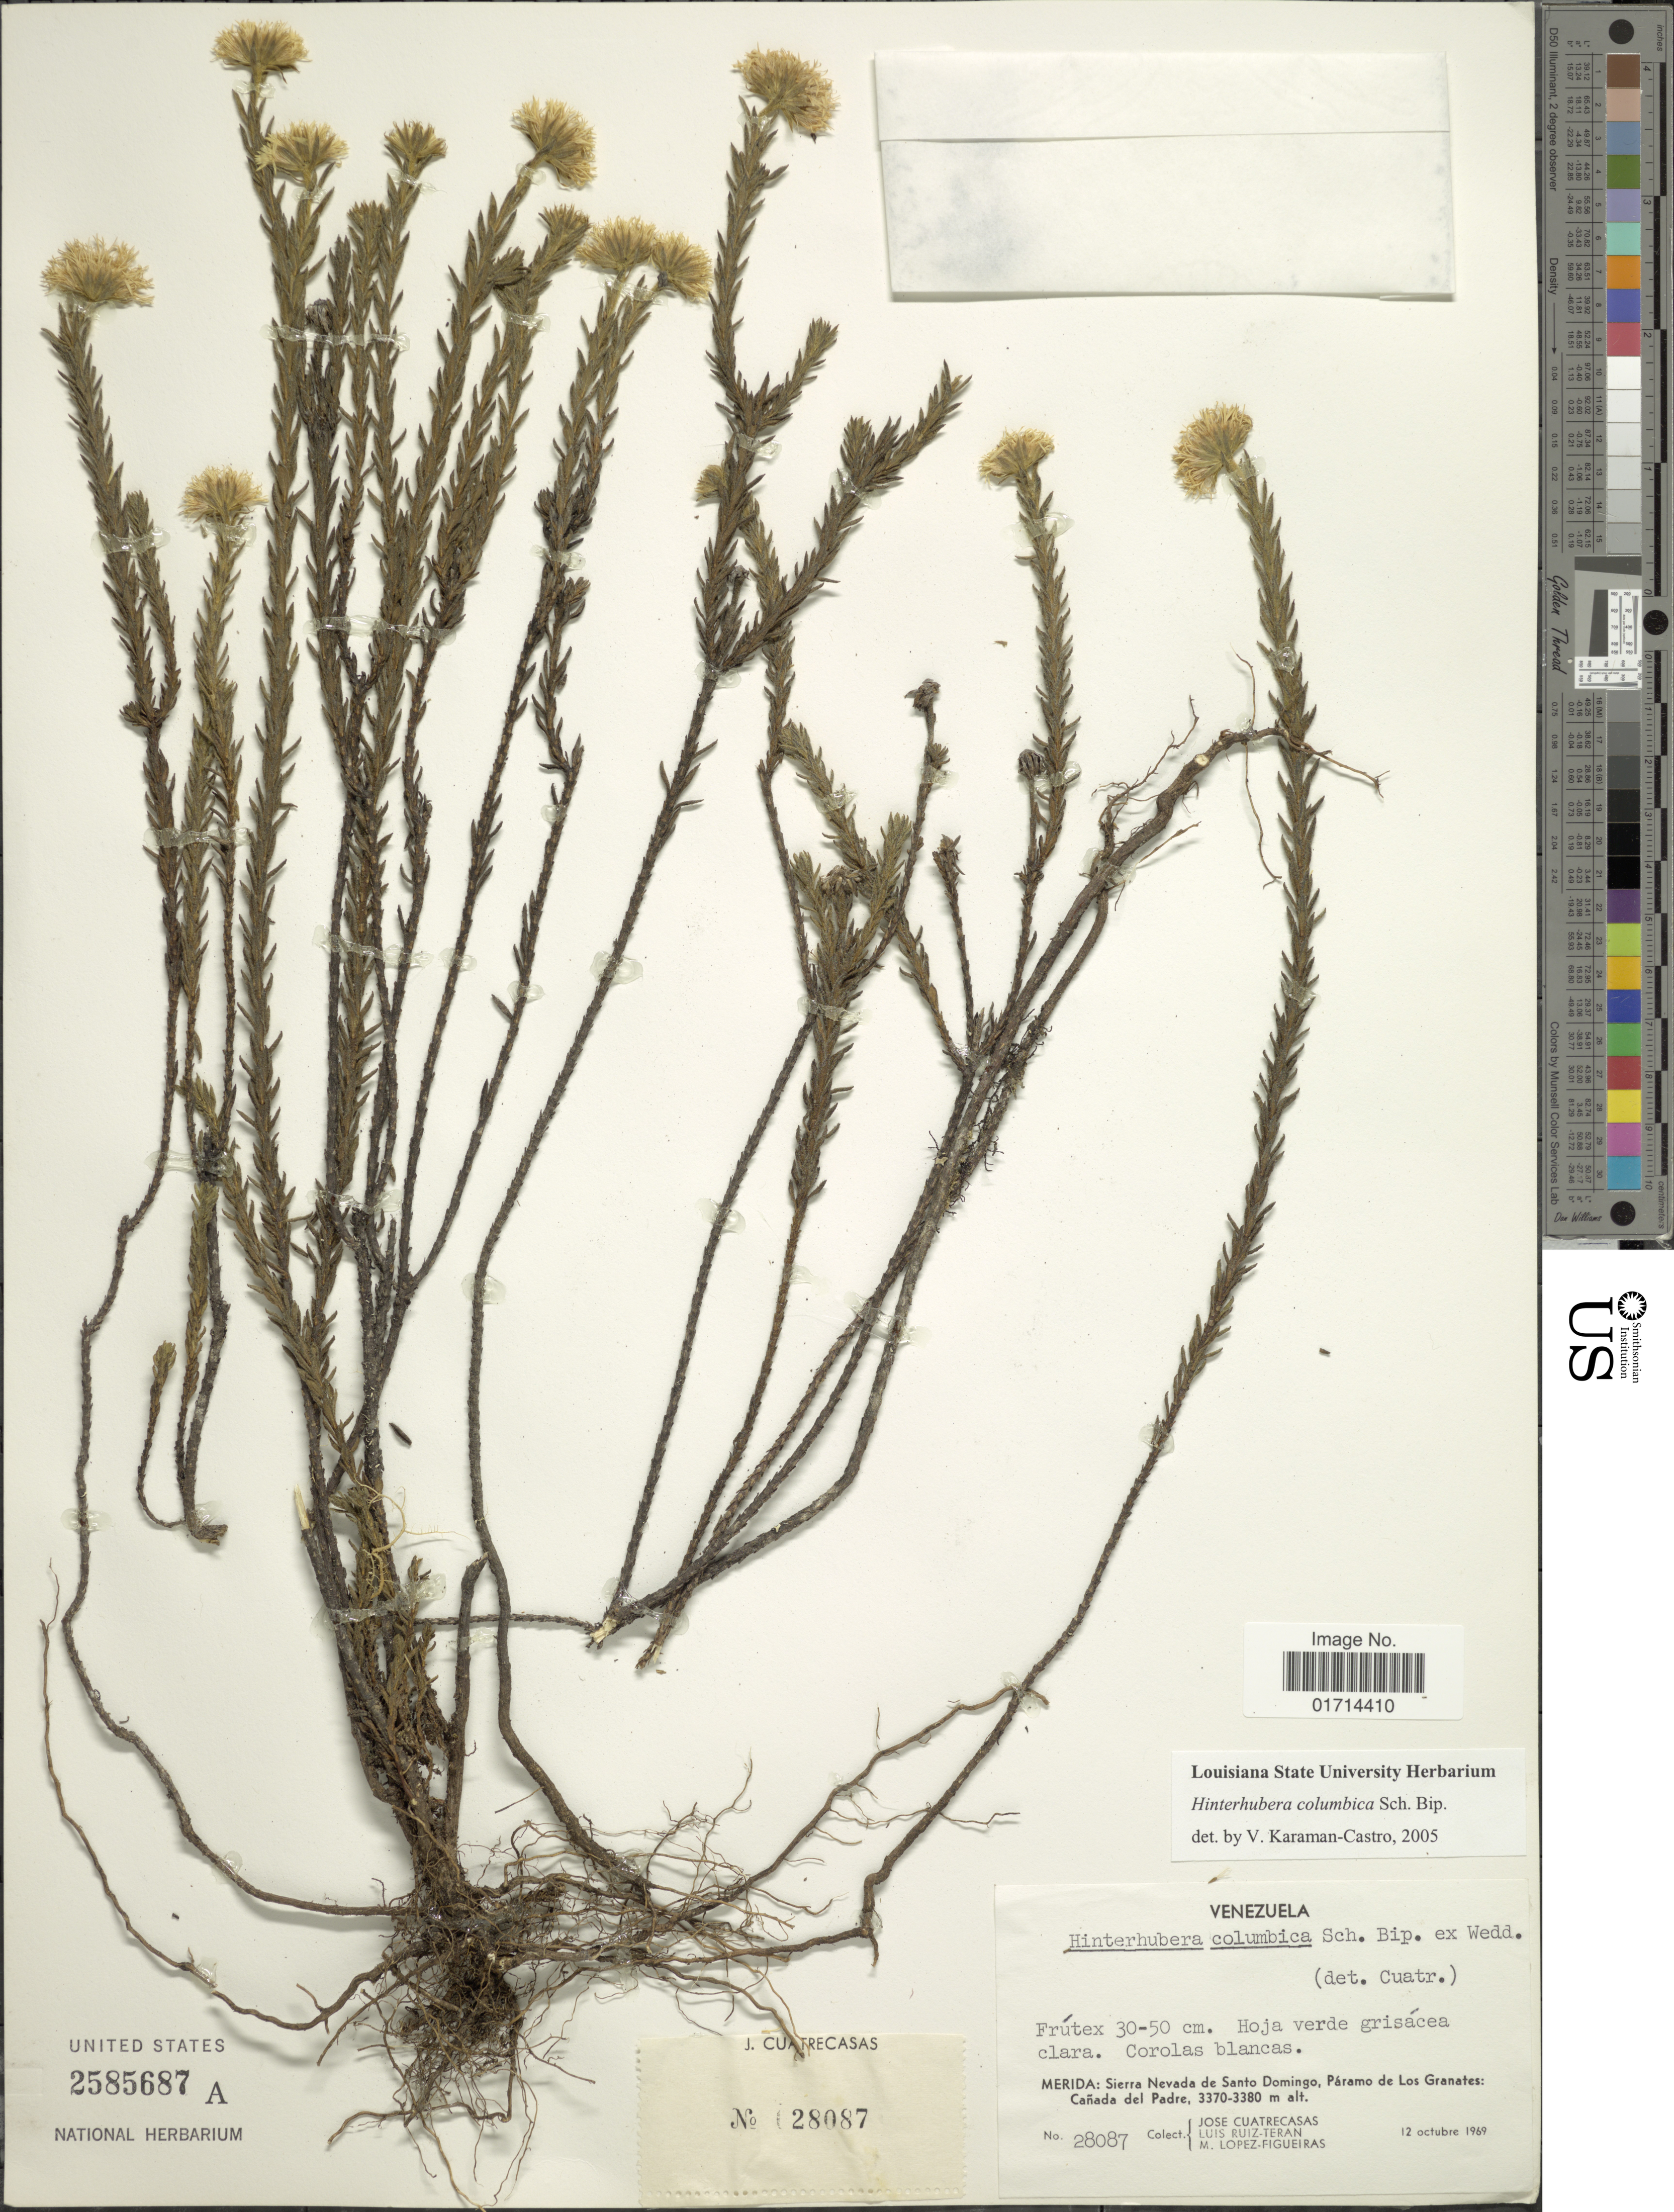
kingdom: Plantae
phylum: Tracheophyta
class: Magnoliopsida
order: Asterales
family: Asteraceae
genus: Hinterhubera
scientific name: Hinterhubera columbica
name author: Sch. Bip. ex Wedd.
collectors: J. Cuatrecasas, L. Teran & M. Lopéz-F.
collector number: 28087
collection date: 1969-10-12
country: Venezuela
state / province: Mérida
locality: Sierra Nevada de Santo Domingo, Paramo de Los Granates: Canada del Padre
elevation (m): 3370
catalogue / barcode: US 2585687A